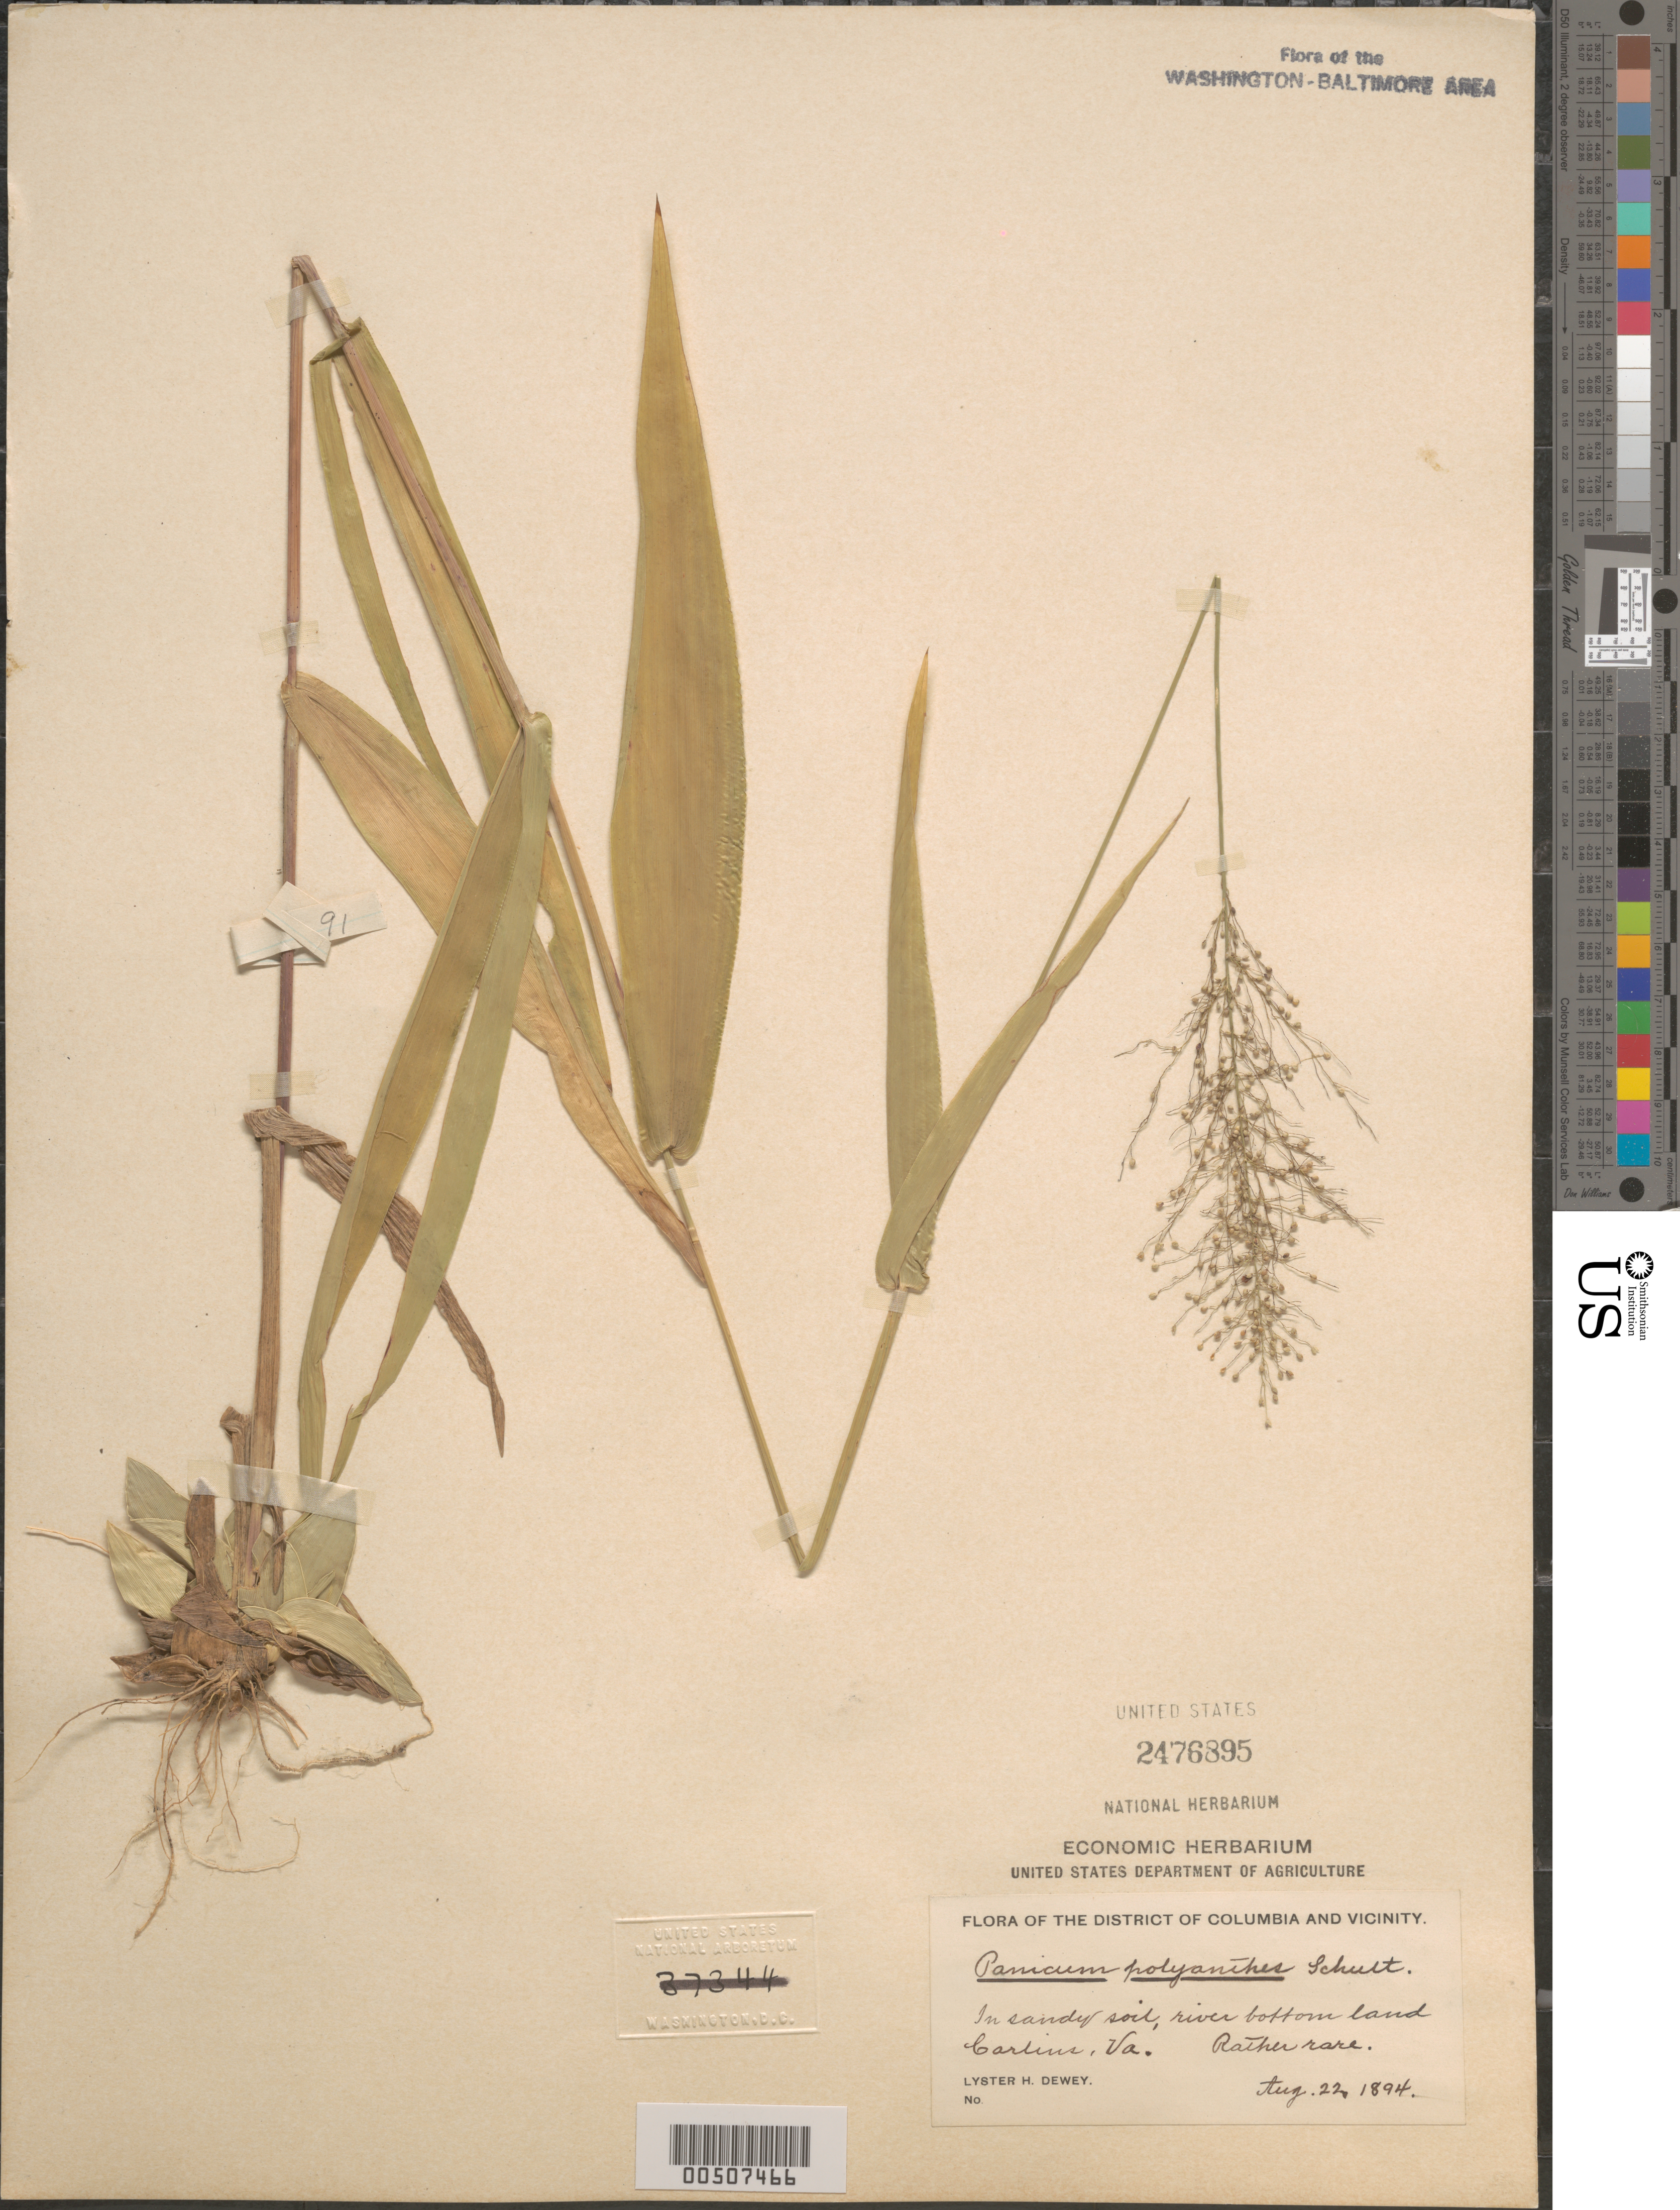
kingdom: Plantae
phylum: Tracheophyta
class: Liliopsida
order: Poales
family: Poaceae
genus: Dichanthelium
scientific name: Dichanthelium sphaerocarpon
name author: (Elliott) Gould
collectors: L. H. Dewey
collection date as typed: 22 Aug 1894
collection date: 1894-08-22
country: United States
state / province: Virginia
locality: Carlins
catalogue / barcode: US 2476895